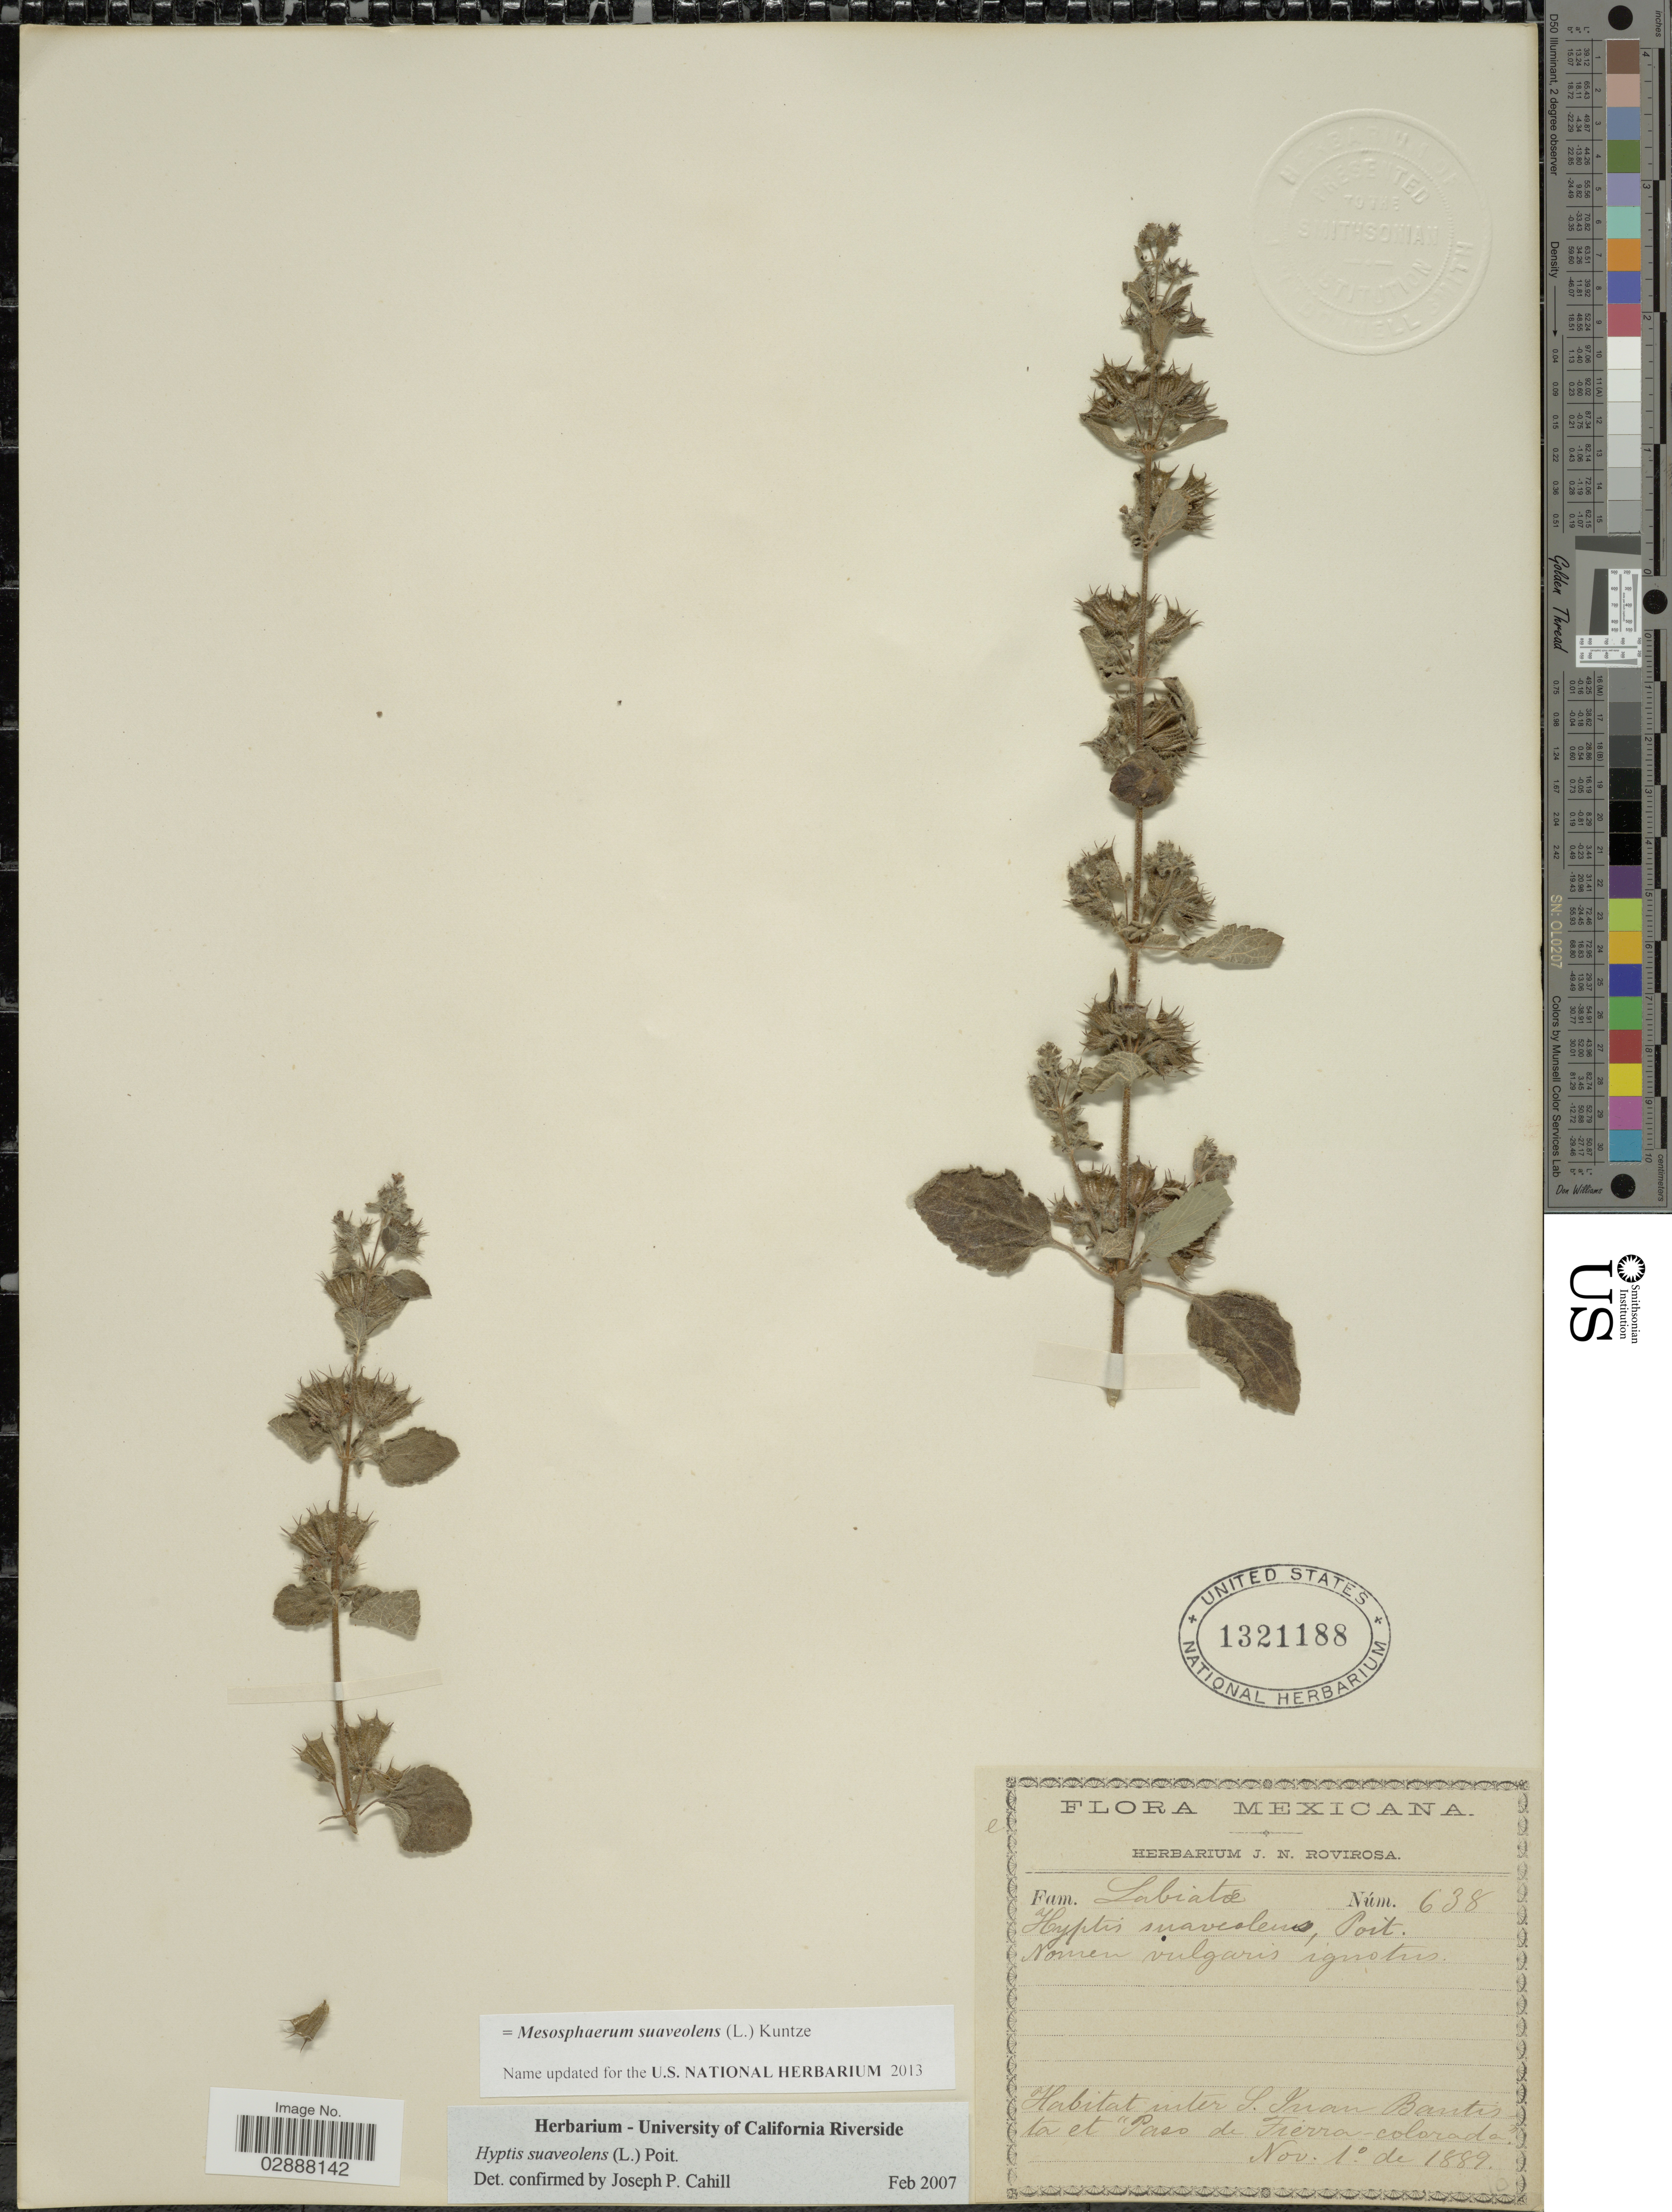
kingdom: Plantae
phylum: Tracheophyta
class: Magnoliopsida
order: Lamiales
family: Lamiaceae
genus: Mesosphaerum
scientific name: Mesosphaerum suaveolens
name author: (L.) Kuntze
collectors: ex herb. J. N. Rovirosa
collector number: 638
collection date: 1889-11-01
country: Mexico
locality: Inter S. Juan Bautista et "Paso de Tierra-colorada".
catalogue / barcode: US 1321188